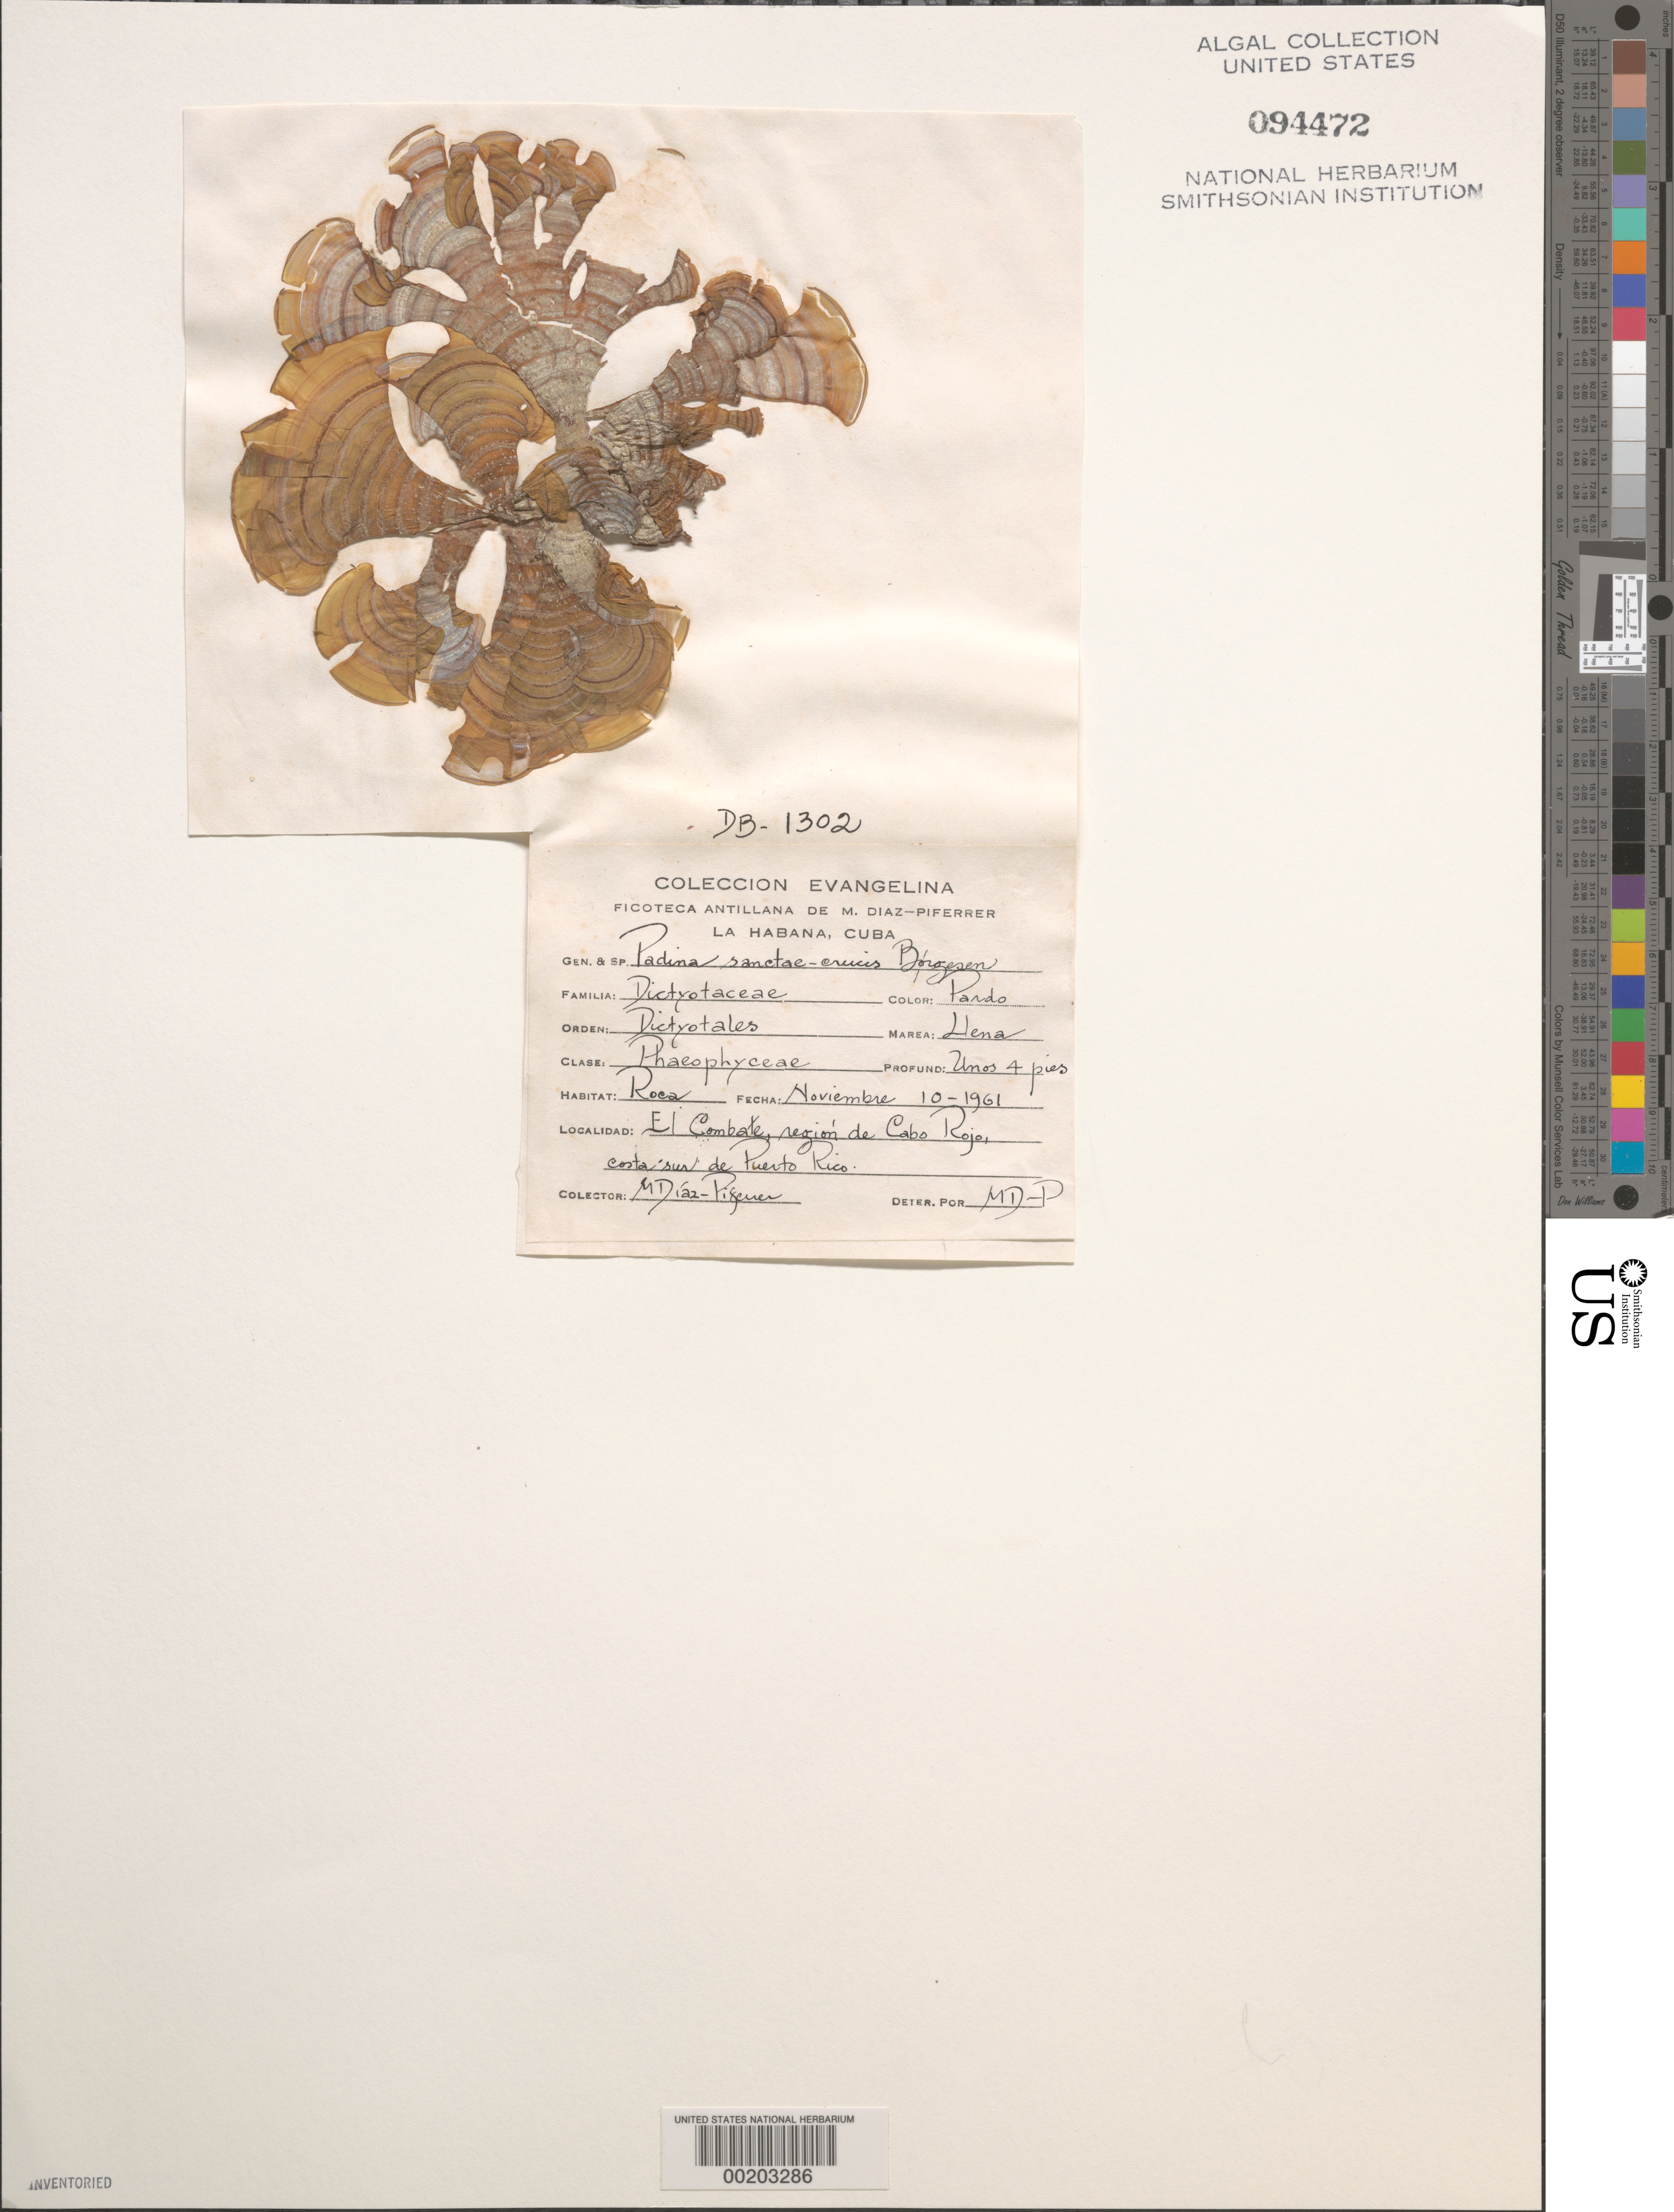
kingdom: Chromista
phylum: Ochrophyta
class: Phaeophyceae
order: Dictyotales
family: Dictyotaceae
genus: Padina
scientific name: Padina sanctae-crucis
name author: Børgesen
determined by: Diaz-Piferrer, M.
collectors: M. Diaz-Piferrer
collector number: Db-1302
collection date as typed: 10 Nov 1961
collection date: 1961-11-10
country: Puerto Rico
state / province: Cabo Rojo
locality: El combate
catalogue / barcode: US 94472